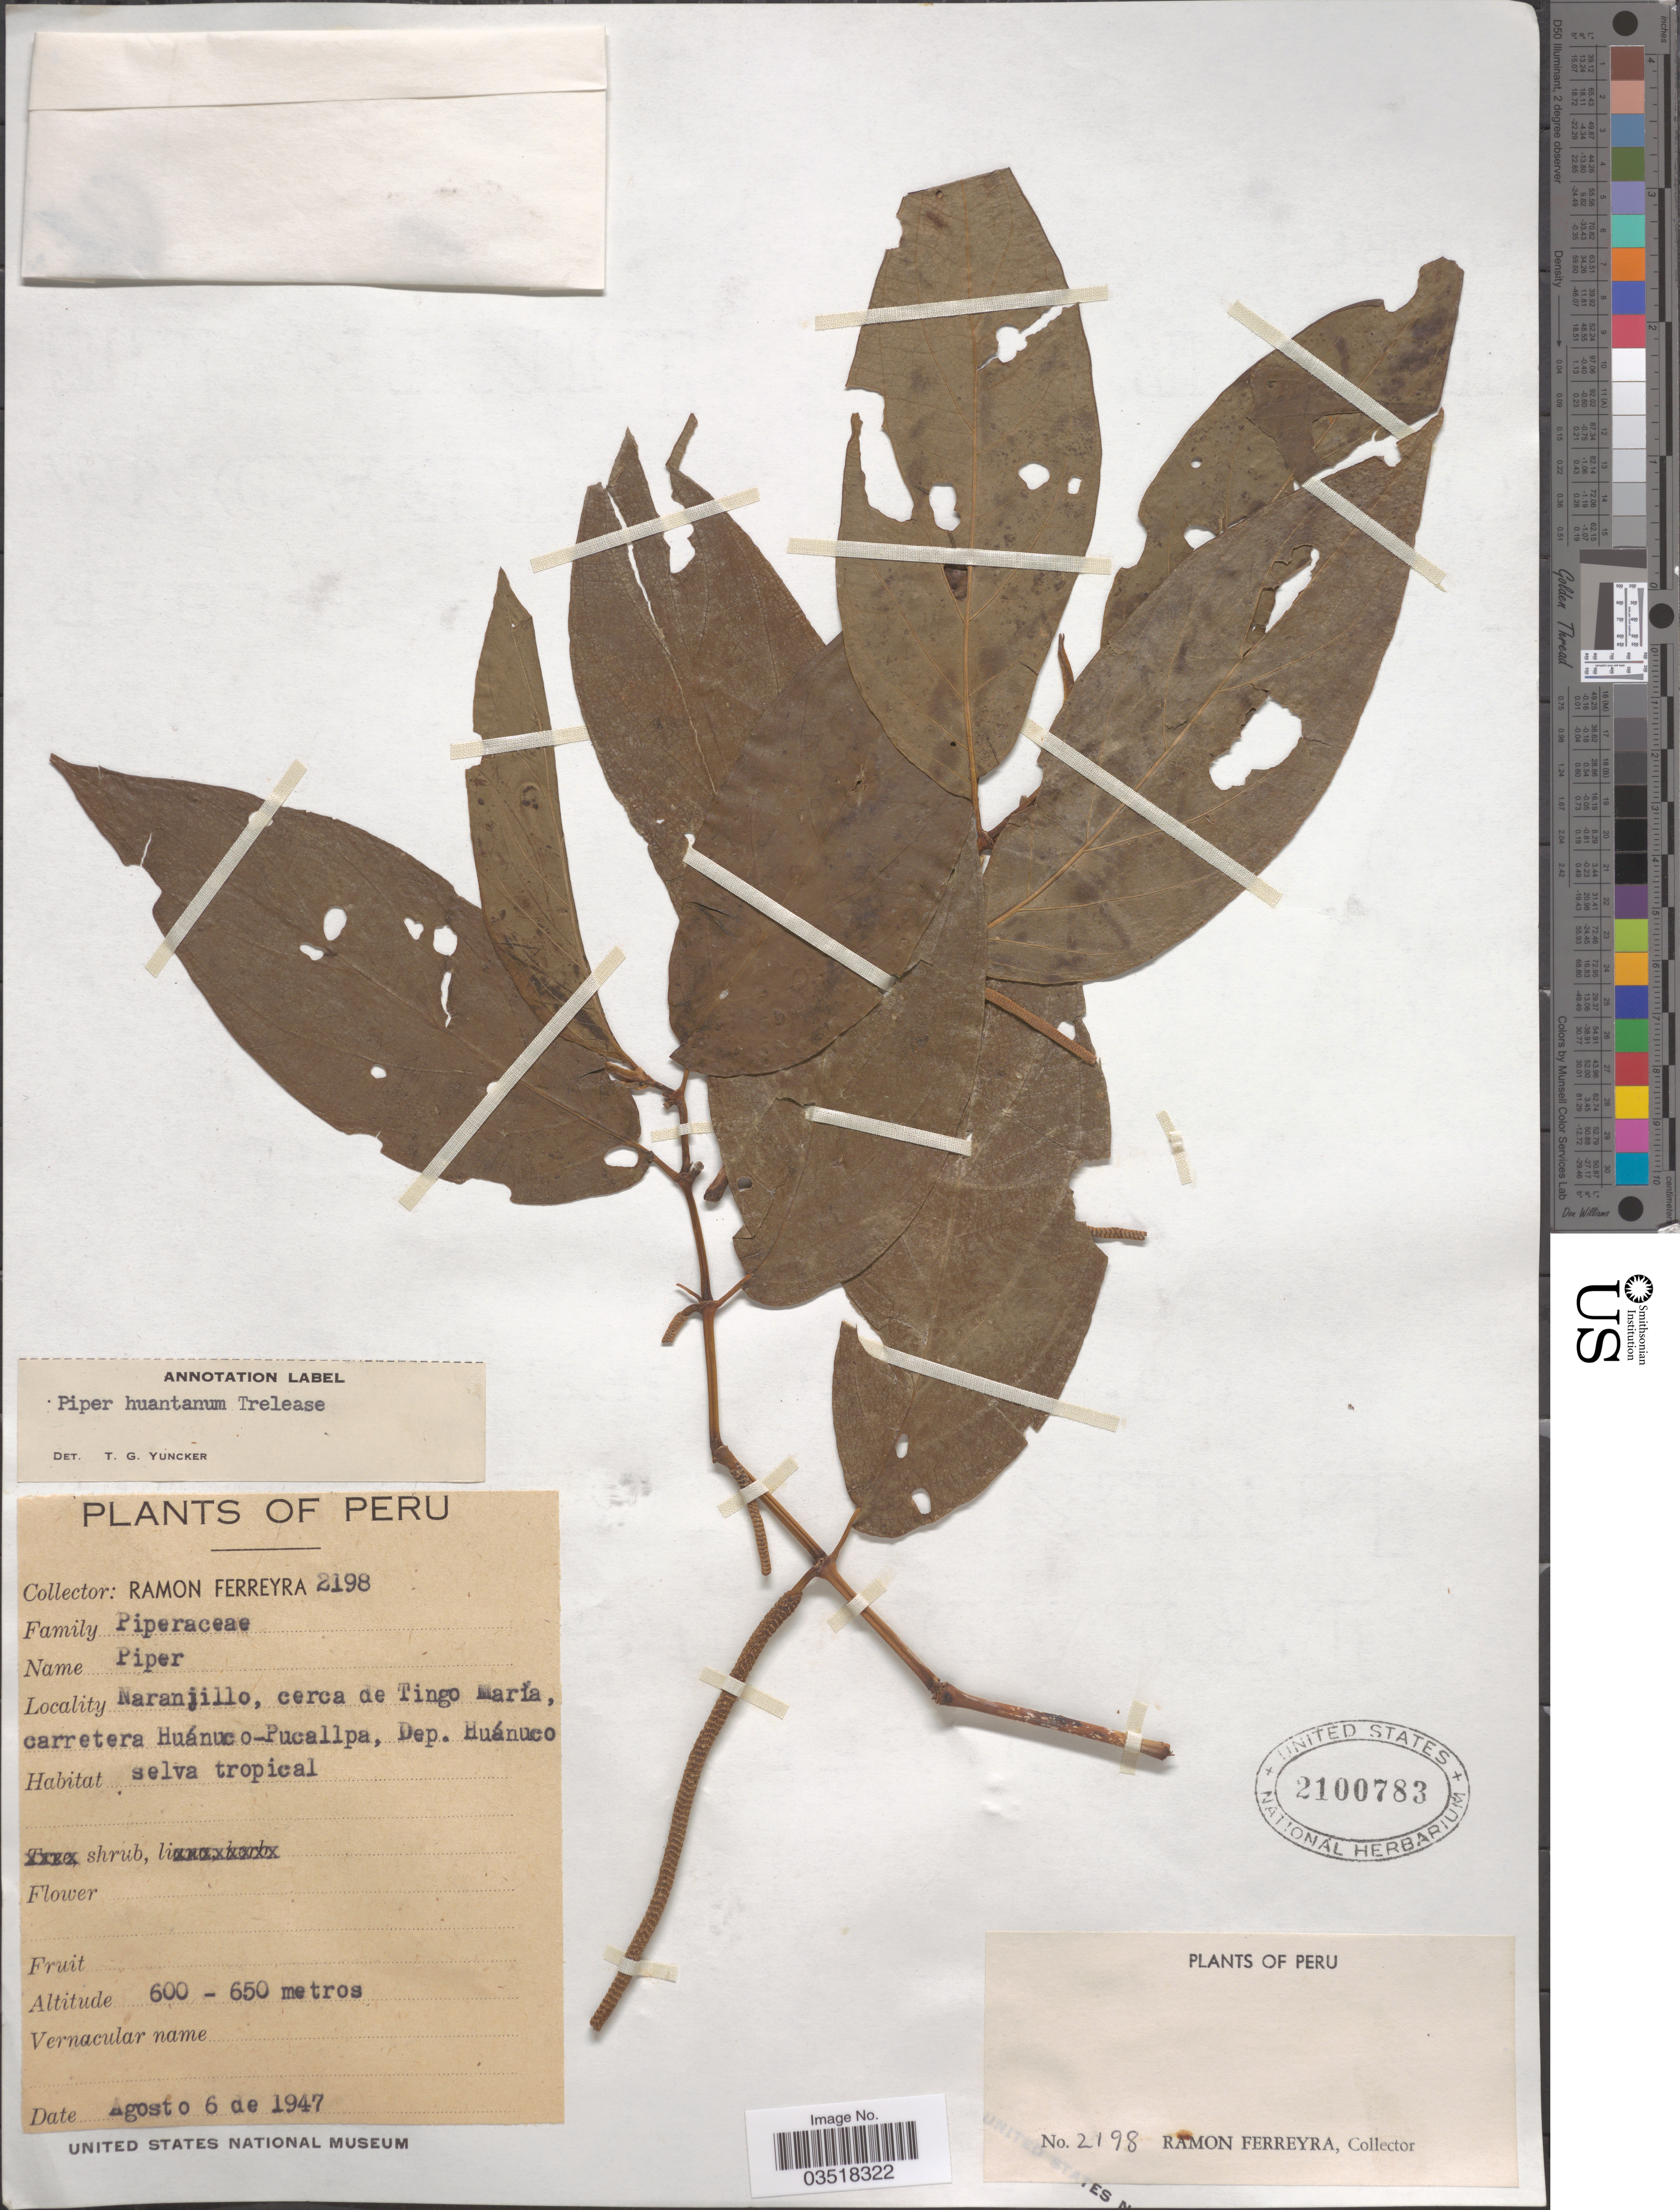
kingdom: Plantae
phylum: Tracheophyta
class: Magnoliopsida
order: Piperales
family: Piperaceae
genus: Piper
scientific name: Piper huantanum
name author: Trel. in J.F. Macbr.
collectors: R. A. Ferreyra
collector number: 2198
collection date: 1947-08-06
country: Peru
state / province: Huánuco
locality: Naranjillo, cerca de Tingo María, carretera Huánuco-Pucallpa, Dep. Huánuco.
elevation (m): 600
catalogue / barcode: US 2100783